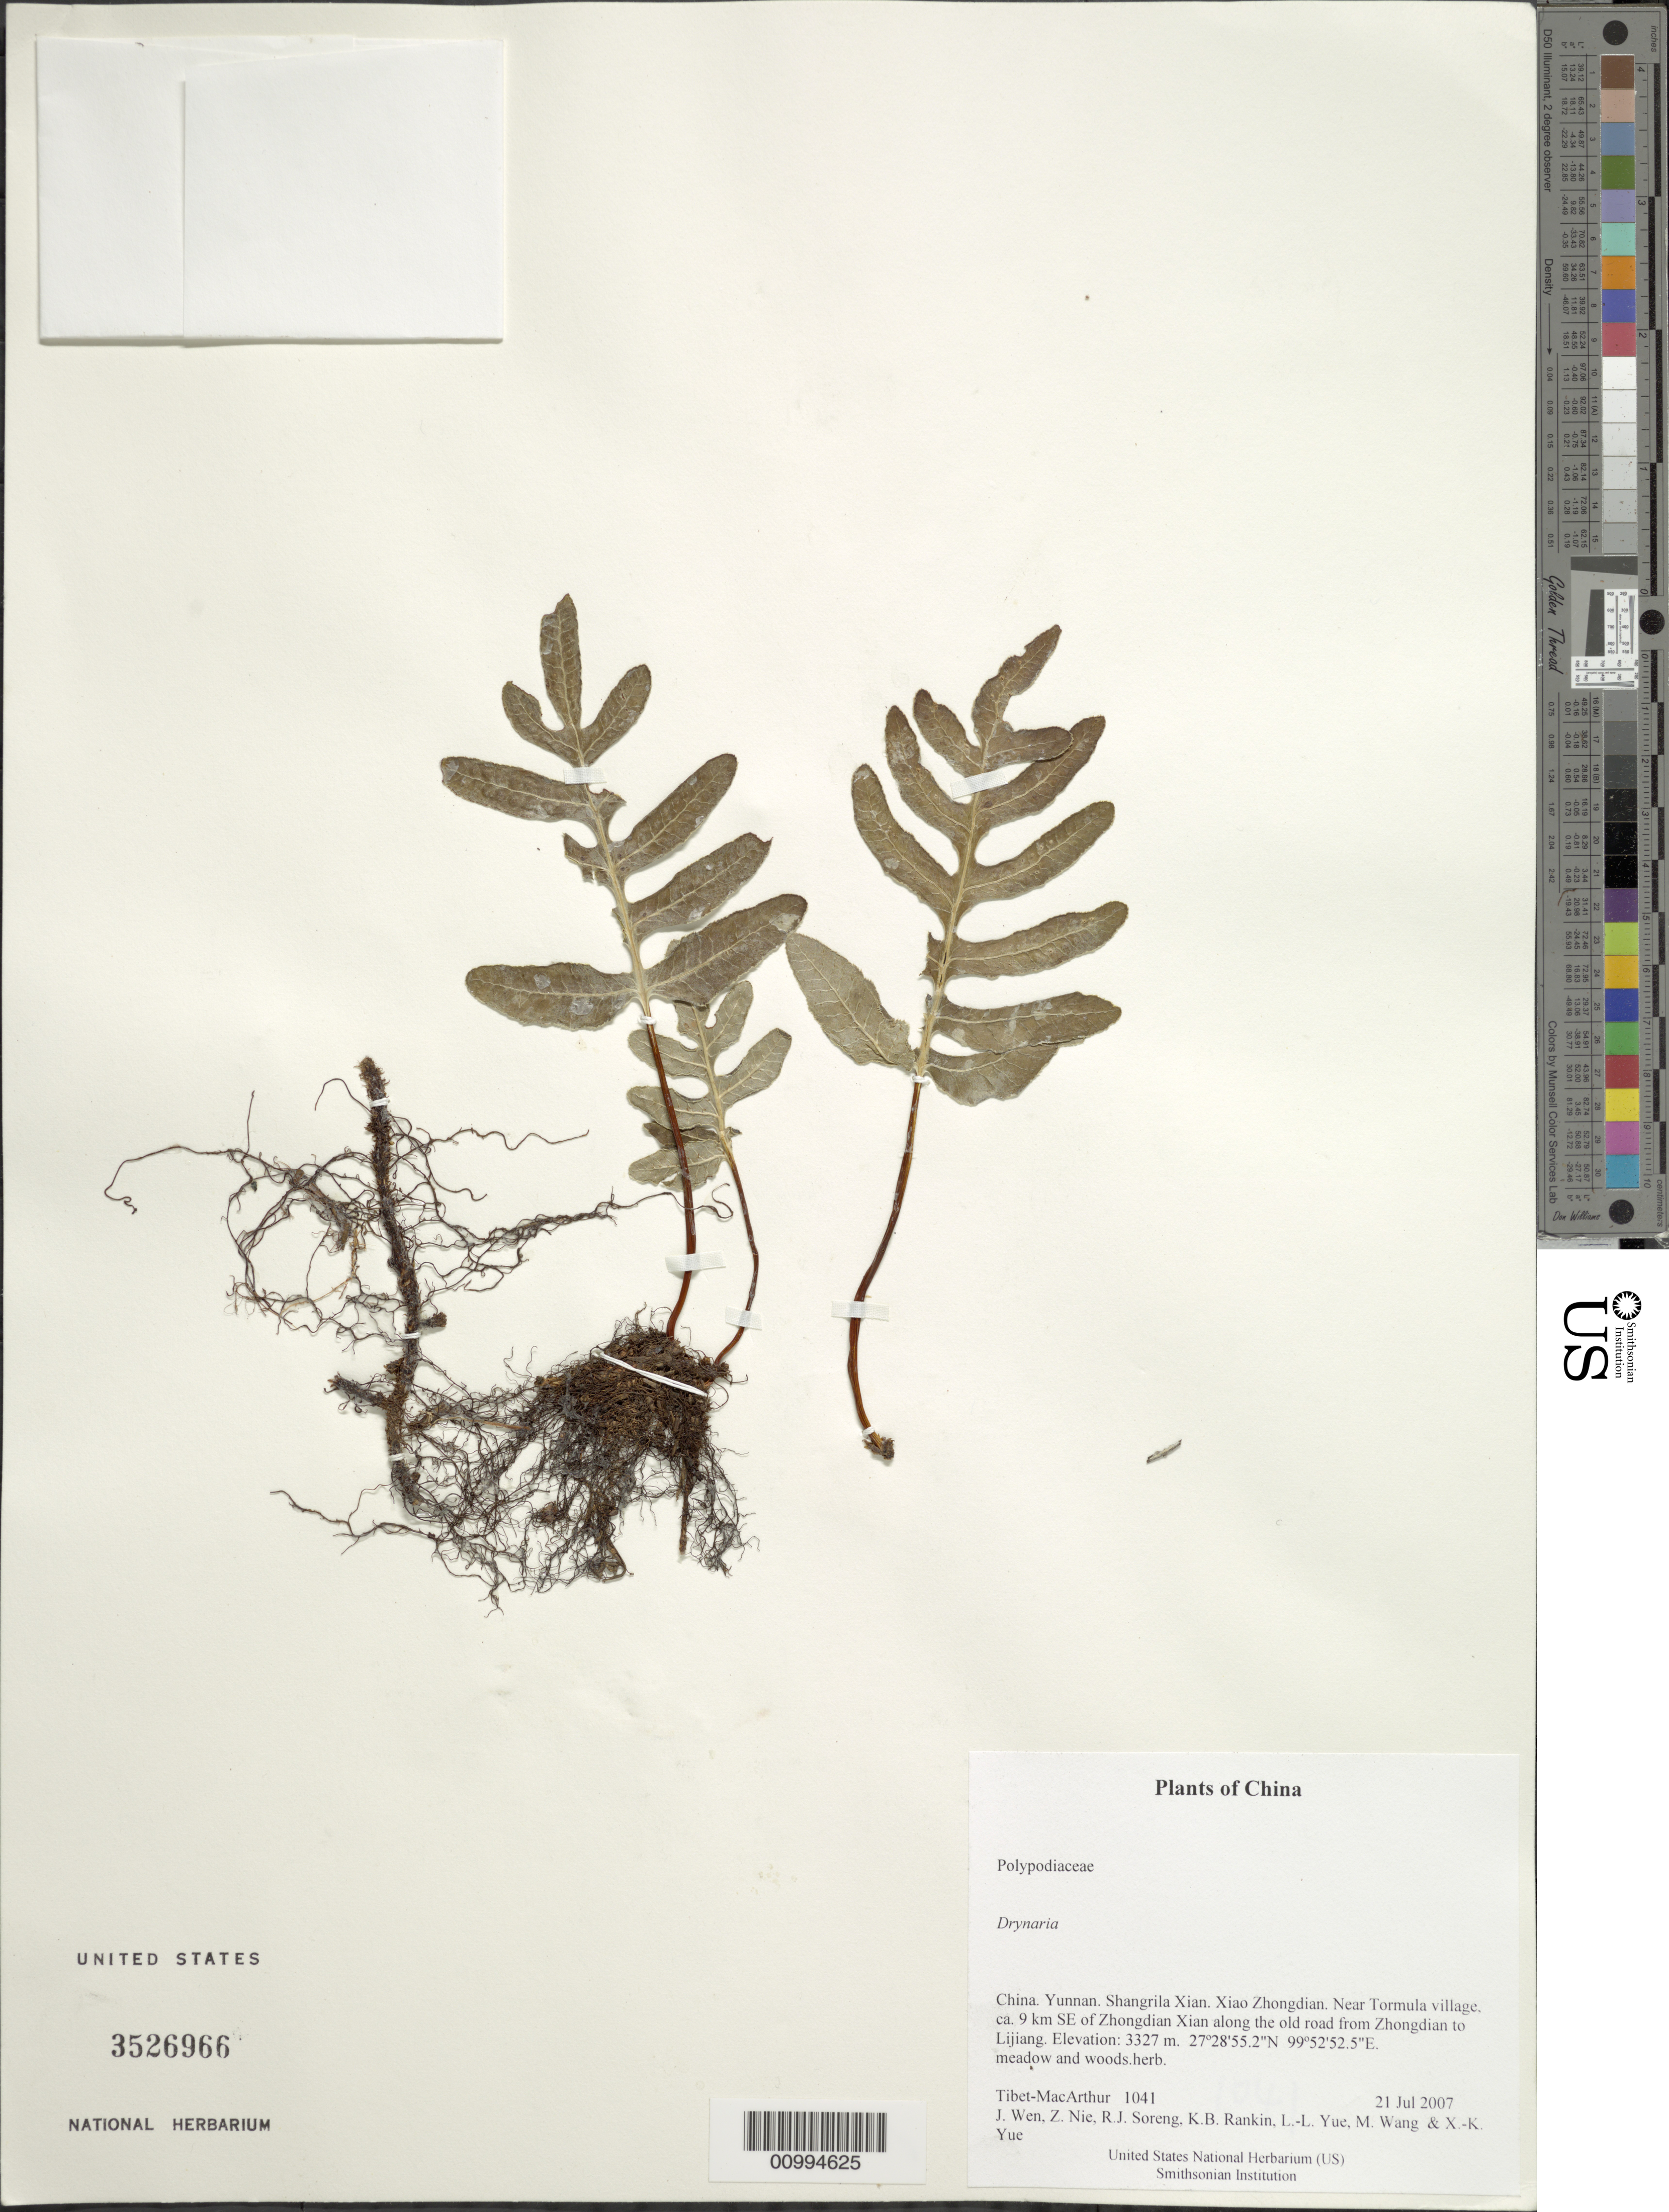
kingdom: Plantae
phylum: Tracheophyta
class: Polypodiopsida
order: Polypodiales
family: Polypodiaceae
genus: Drynaria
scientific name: Drynaria sp.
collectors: Tibet-MacArthur, J. Wen, Z. Nie, R. J. Soreng, K. Rankin, L. Yue, M. Wang & X. Yue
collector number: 1041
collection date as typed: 21 Jul 2007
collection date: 2007-07-21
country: China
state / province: Yunnan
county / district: Shangrila Xian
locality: Xiao Zhongdian. Near Tormula village, ca. 9 km SE of Zhongdian Xian along the old road from Zhongdian to Lijiang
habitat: meadow and woods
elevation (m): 3327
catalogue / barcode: US 3526966